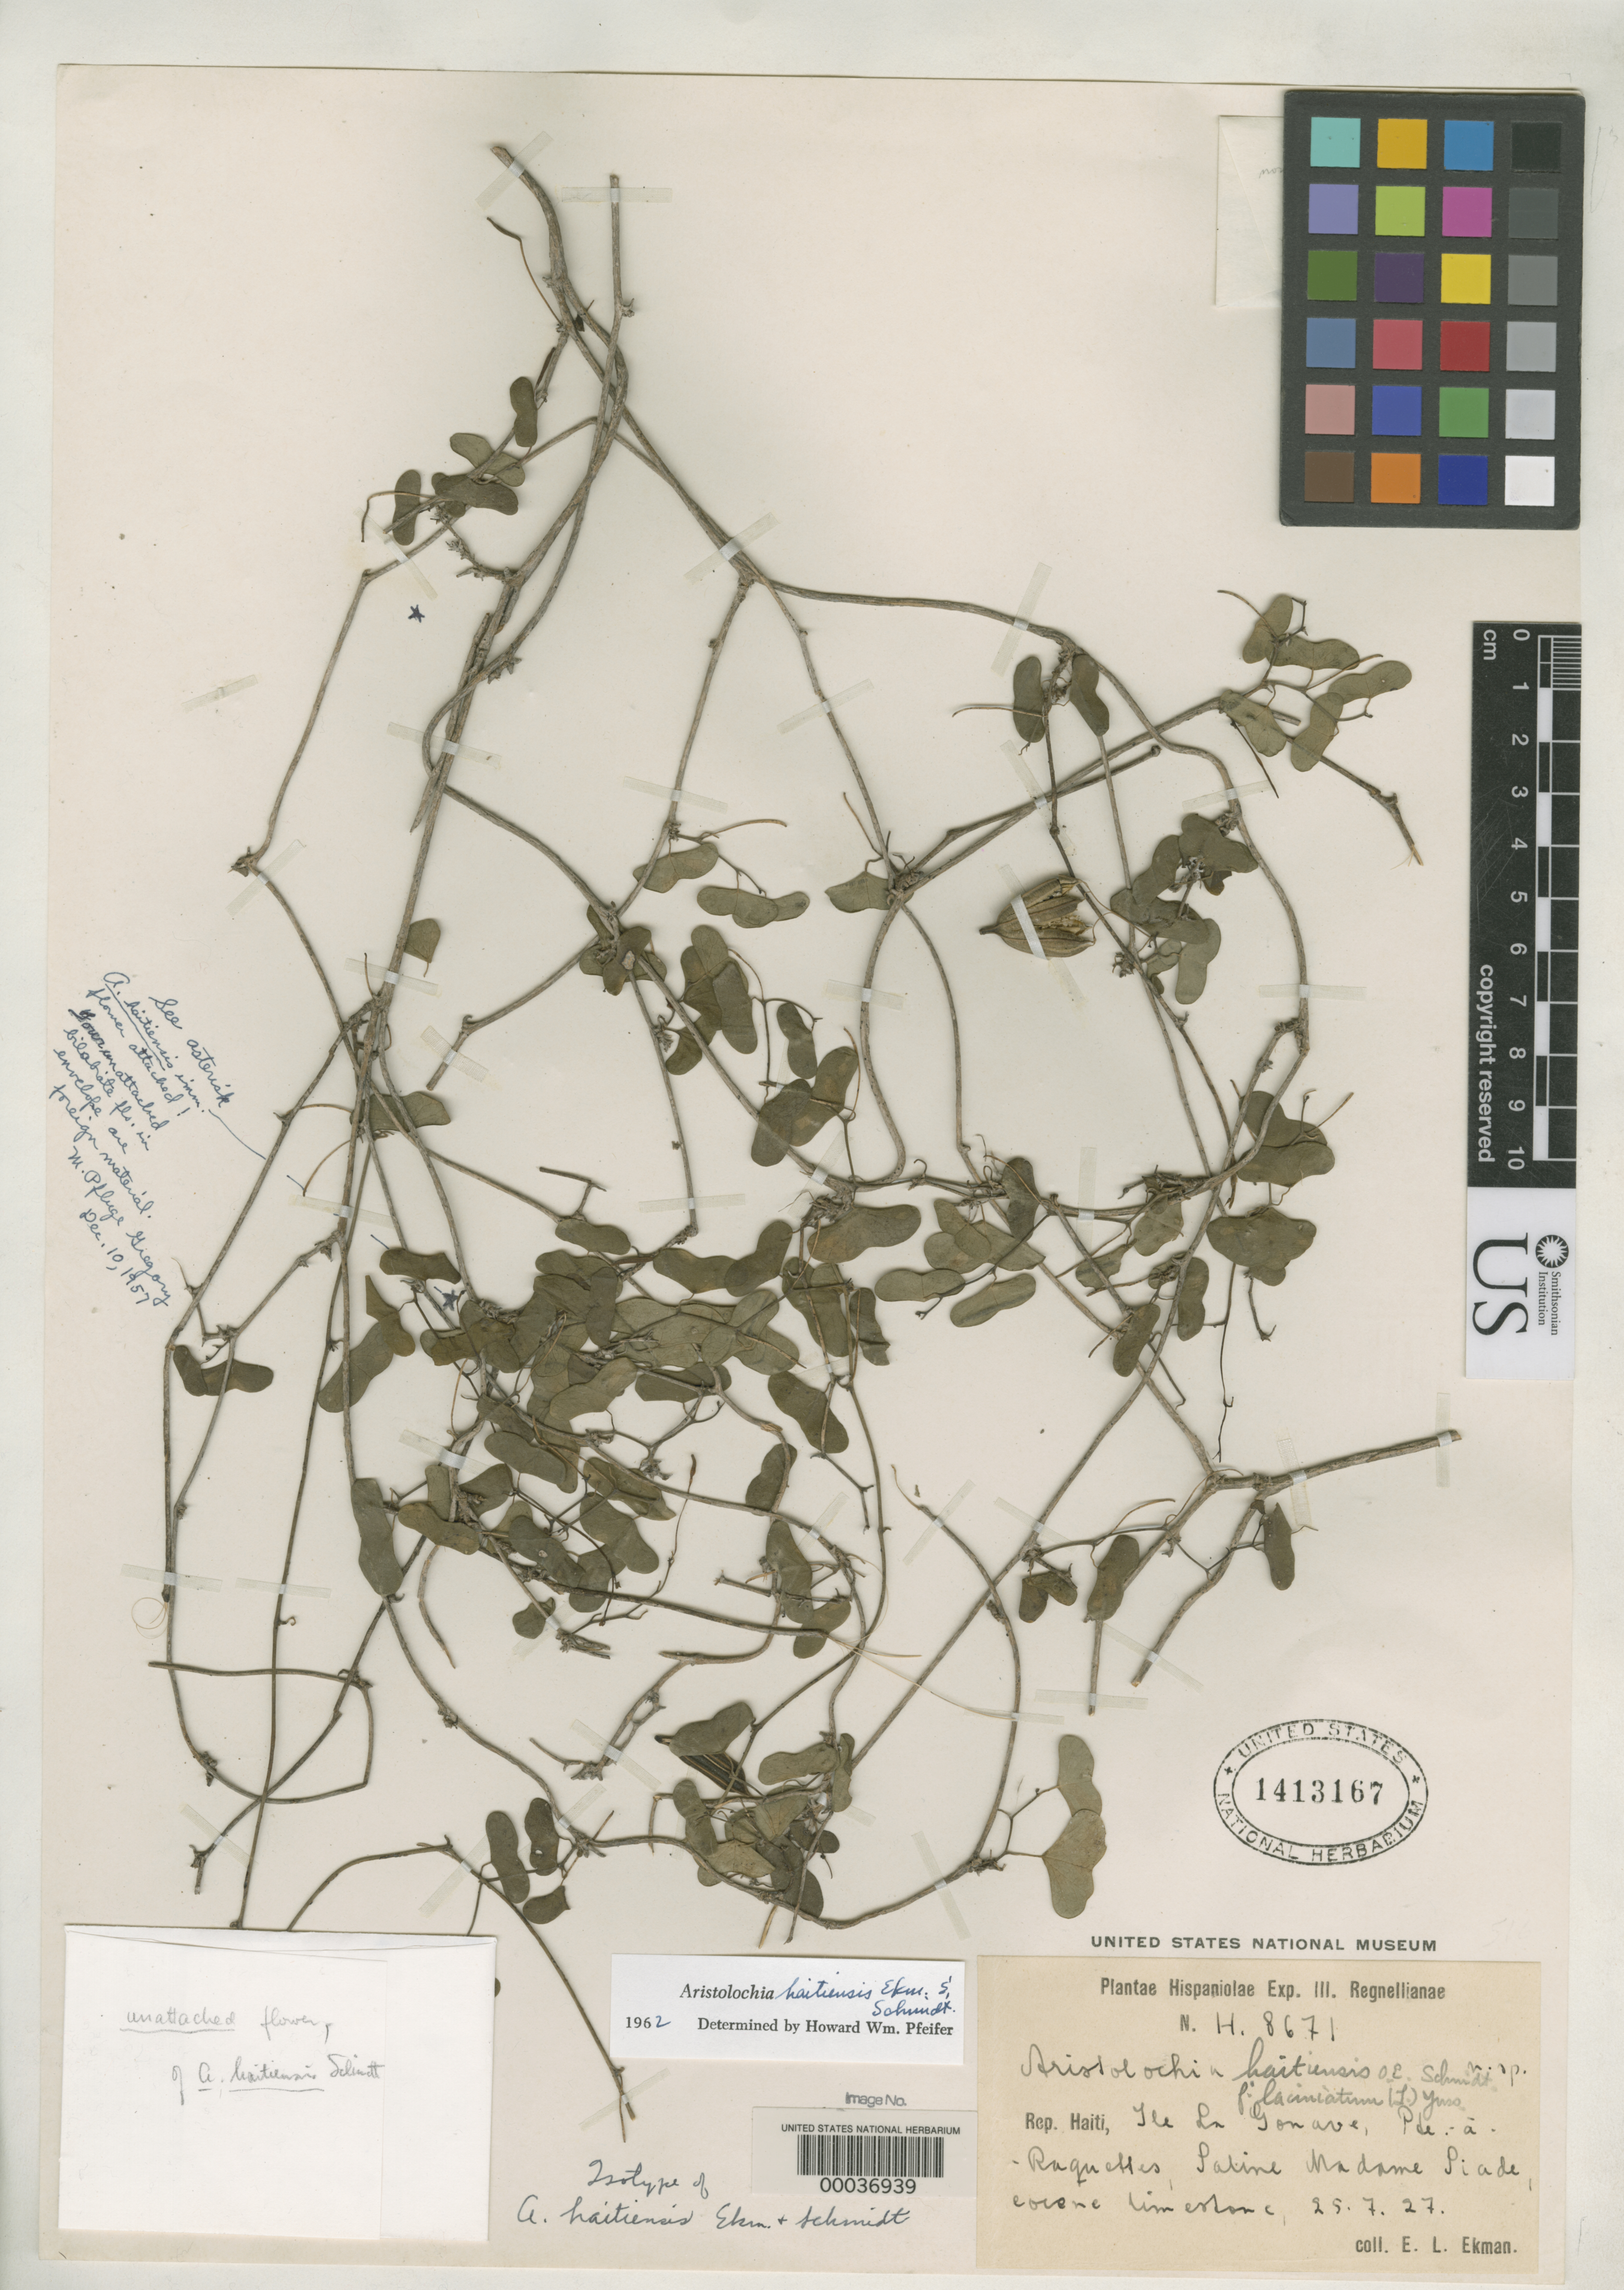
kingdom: Plantae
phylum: Tracheophyta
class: Magnoliopsida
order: Piperales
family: Aristolochiaceae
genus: Aristolochia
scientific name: Aristolochia haitiensis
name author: Ekman & O.C. Schmidt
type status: Isotype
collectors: E. L. Ekman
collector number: H 8671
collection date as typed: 25 Jul 1927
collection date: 1927-07-25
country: Haiti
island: Gonave Island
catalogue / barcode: US 1413167